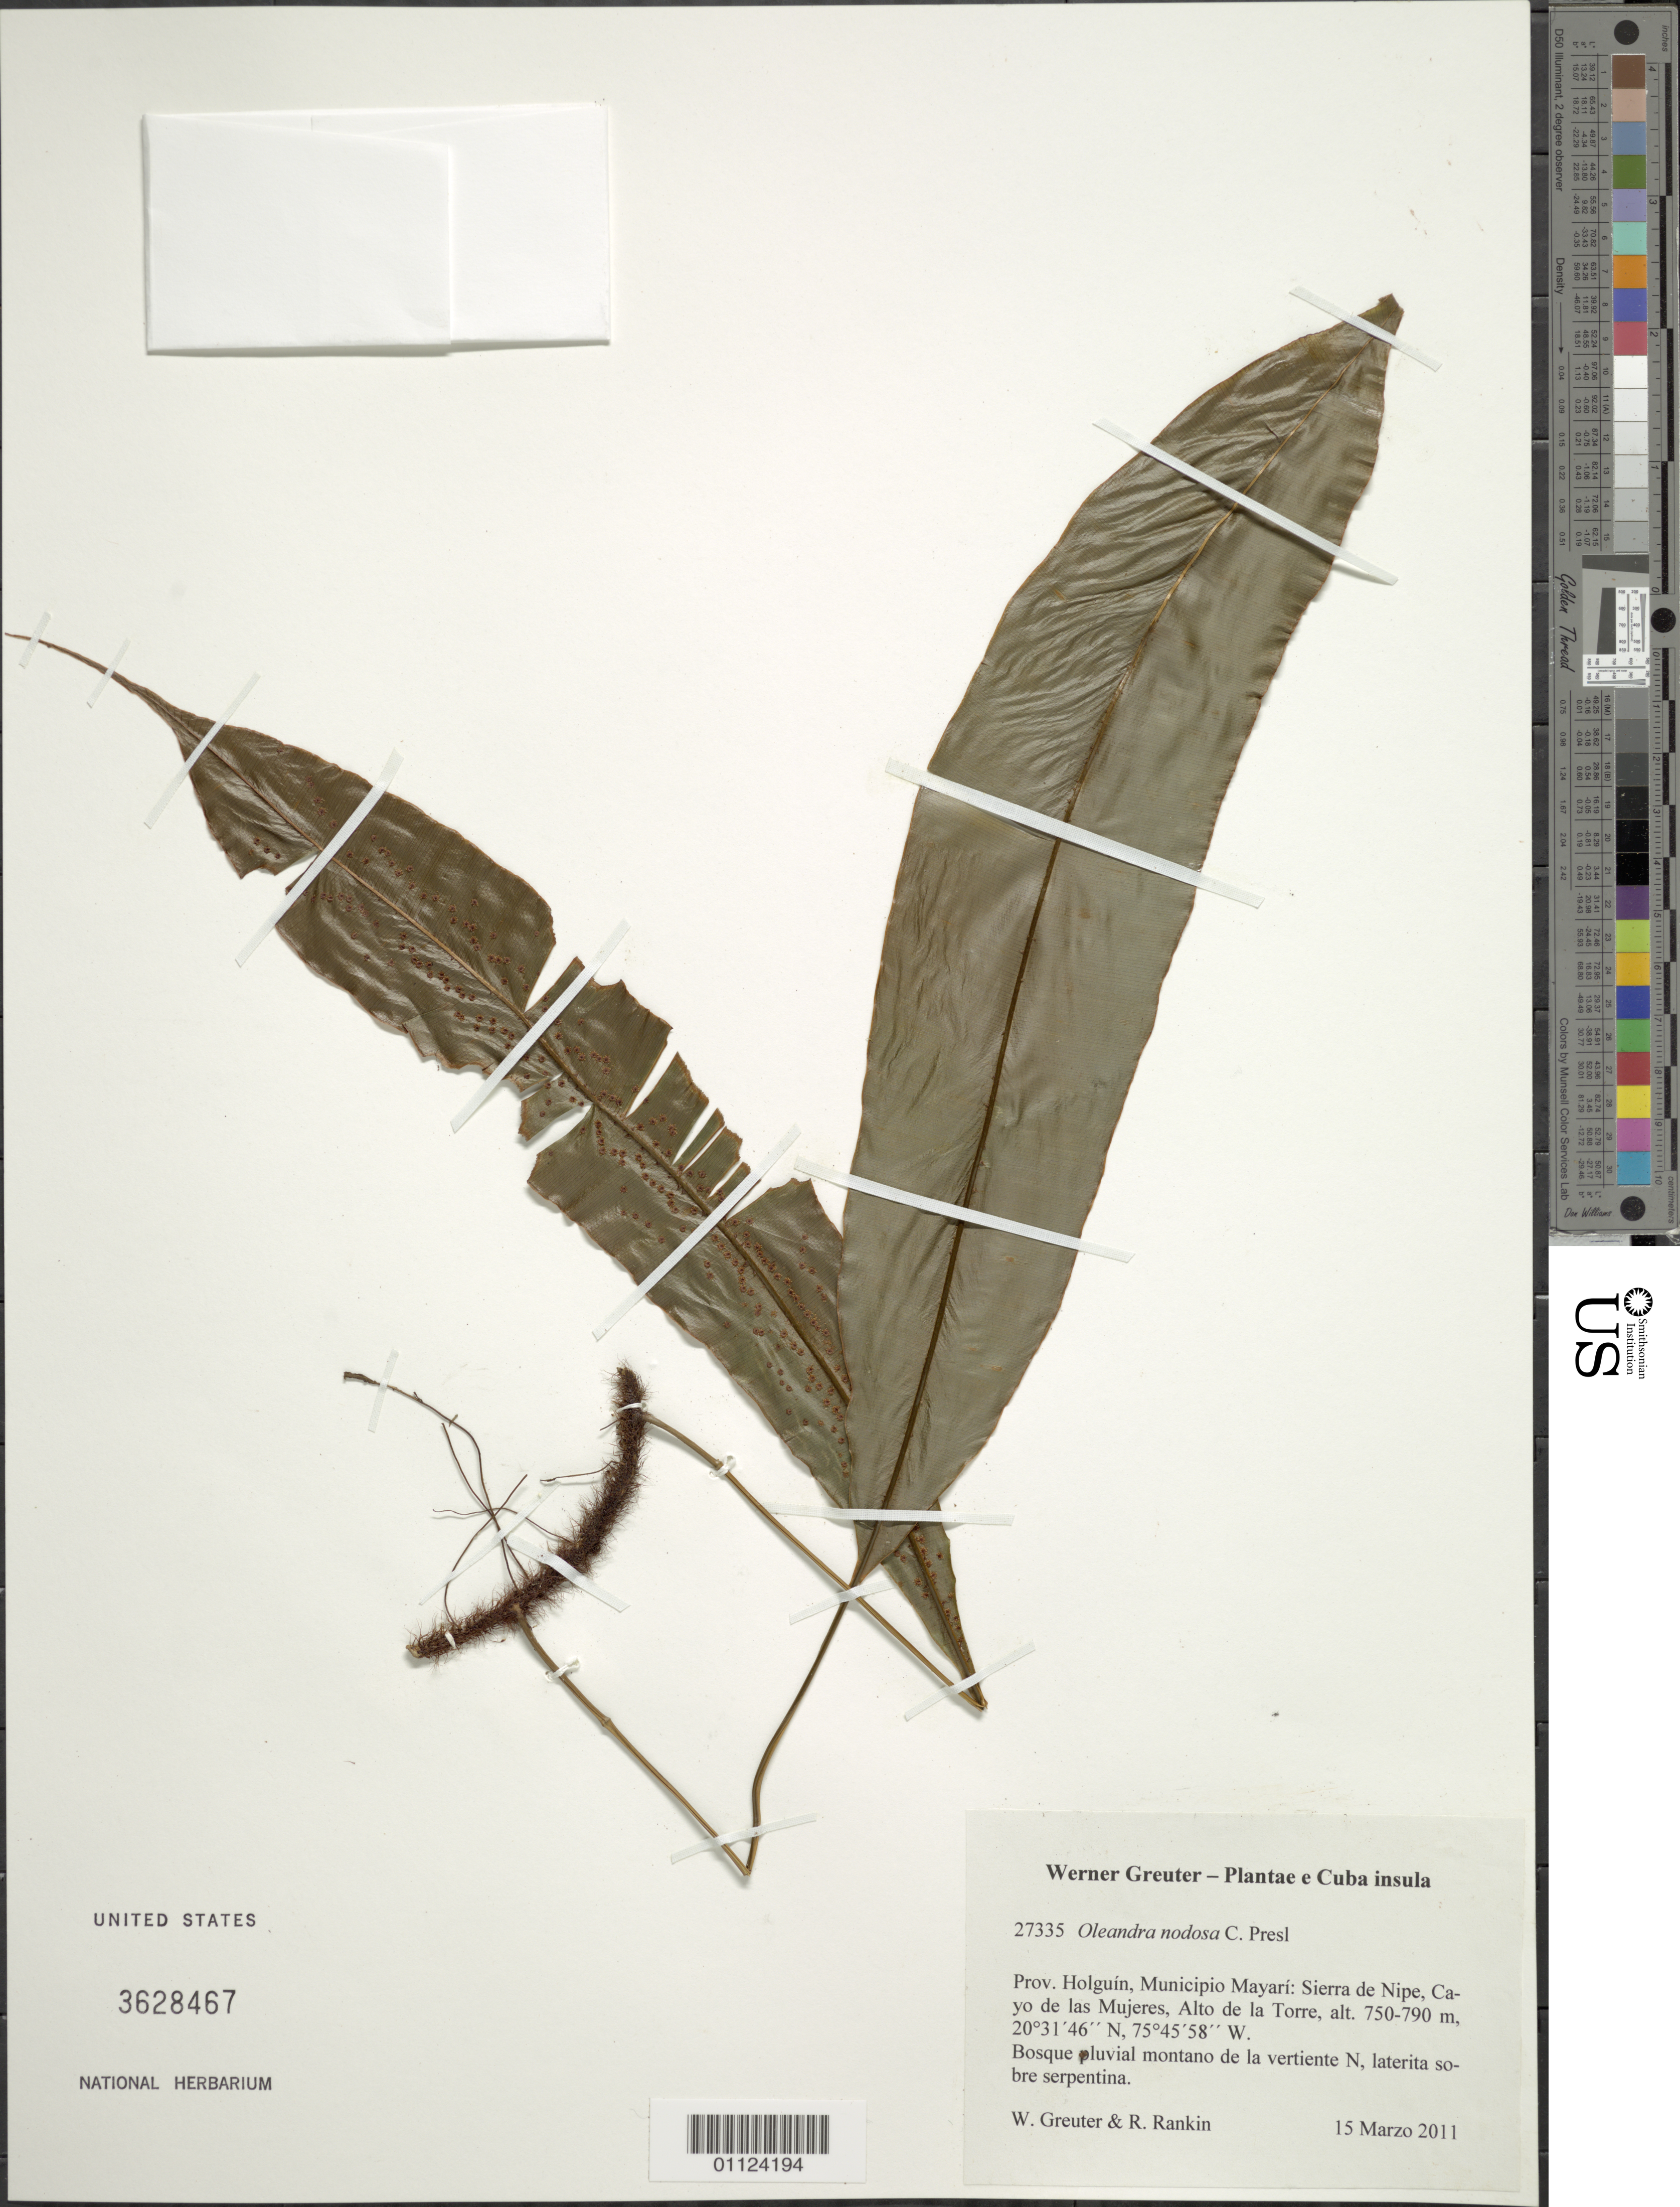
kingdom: Plantae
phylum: Tracheophyta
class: Polypodiopsida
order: Polypodiales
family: Oleandraceae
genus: Oleandra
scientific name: Oleandra articulata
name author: (Sw.) C. Presl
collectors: W. Greuter & R. Rankin Rodriguez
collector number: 27335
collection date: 2011-03-15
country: Cuba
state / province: Holguín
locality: Municipio Mayarí, Sierra de Nipe, Cayo de las Mujeres, Alto de la Torre.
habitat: Bosque pluvial montano de la vertiente N, laterita sobre serpentina.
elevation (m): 750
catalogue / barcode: US 3628467